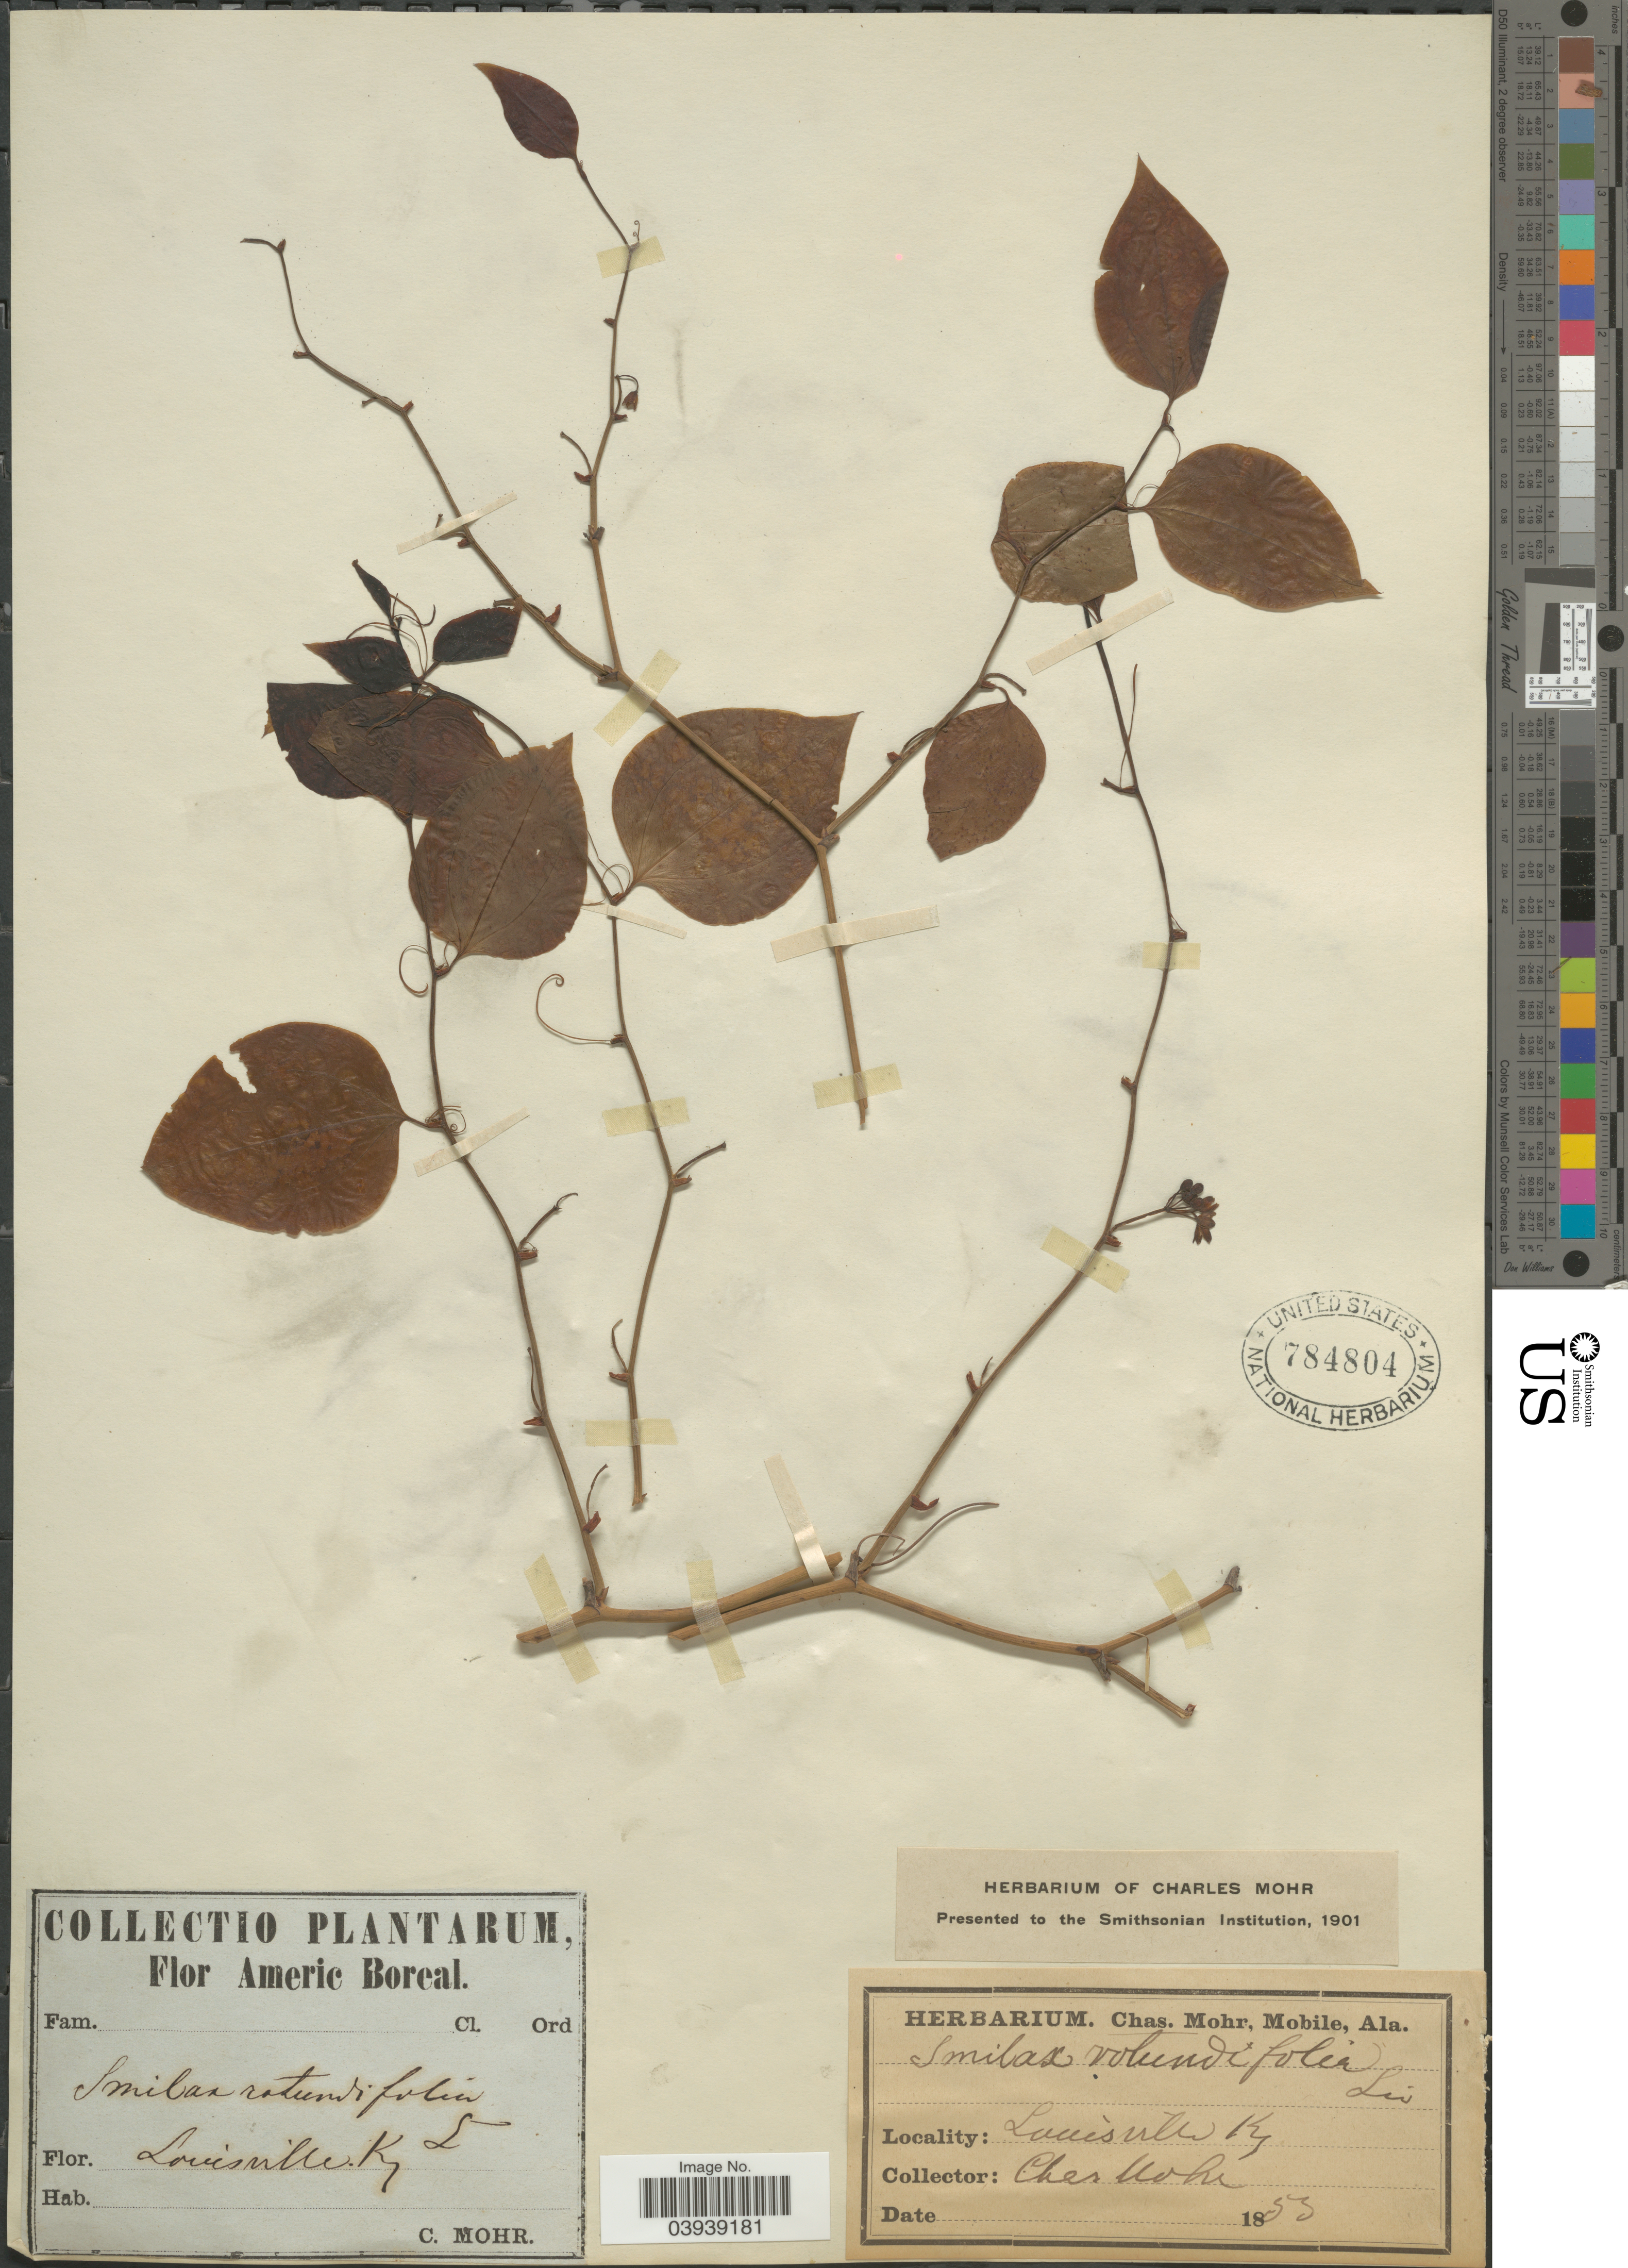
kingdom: Plantae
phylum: Tracheophyta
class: Liliopsida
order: Liliales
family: Smilacaceae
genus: Smilax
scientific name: Smilax rotundifolia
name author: L.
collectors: Mohr, C. T. (herbarium)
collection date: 1853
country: United States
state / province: Kentucky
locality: Americ Boreal. Louisville.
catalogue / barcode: US 784804